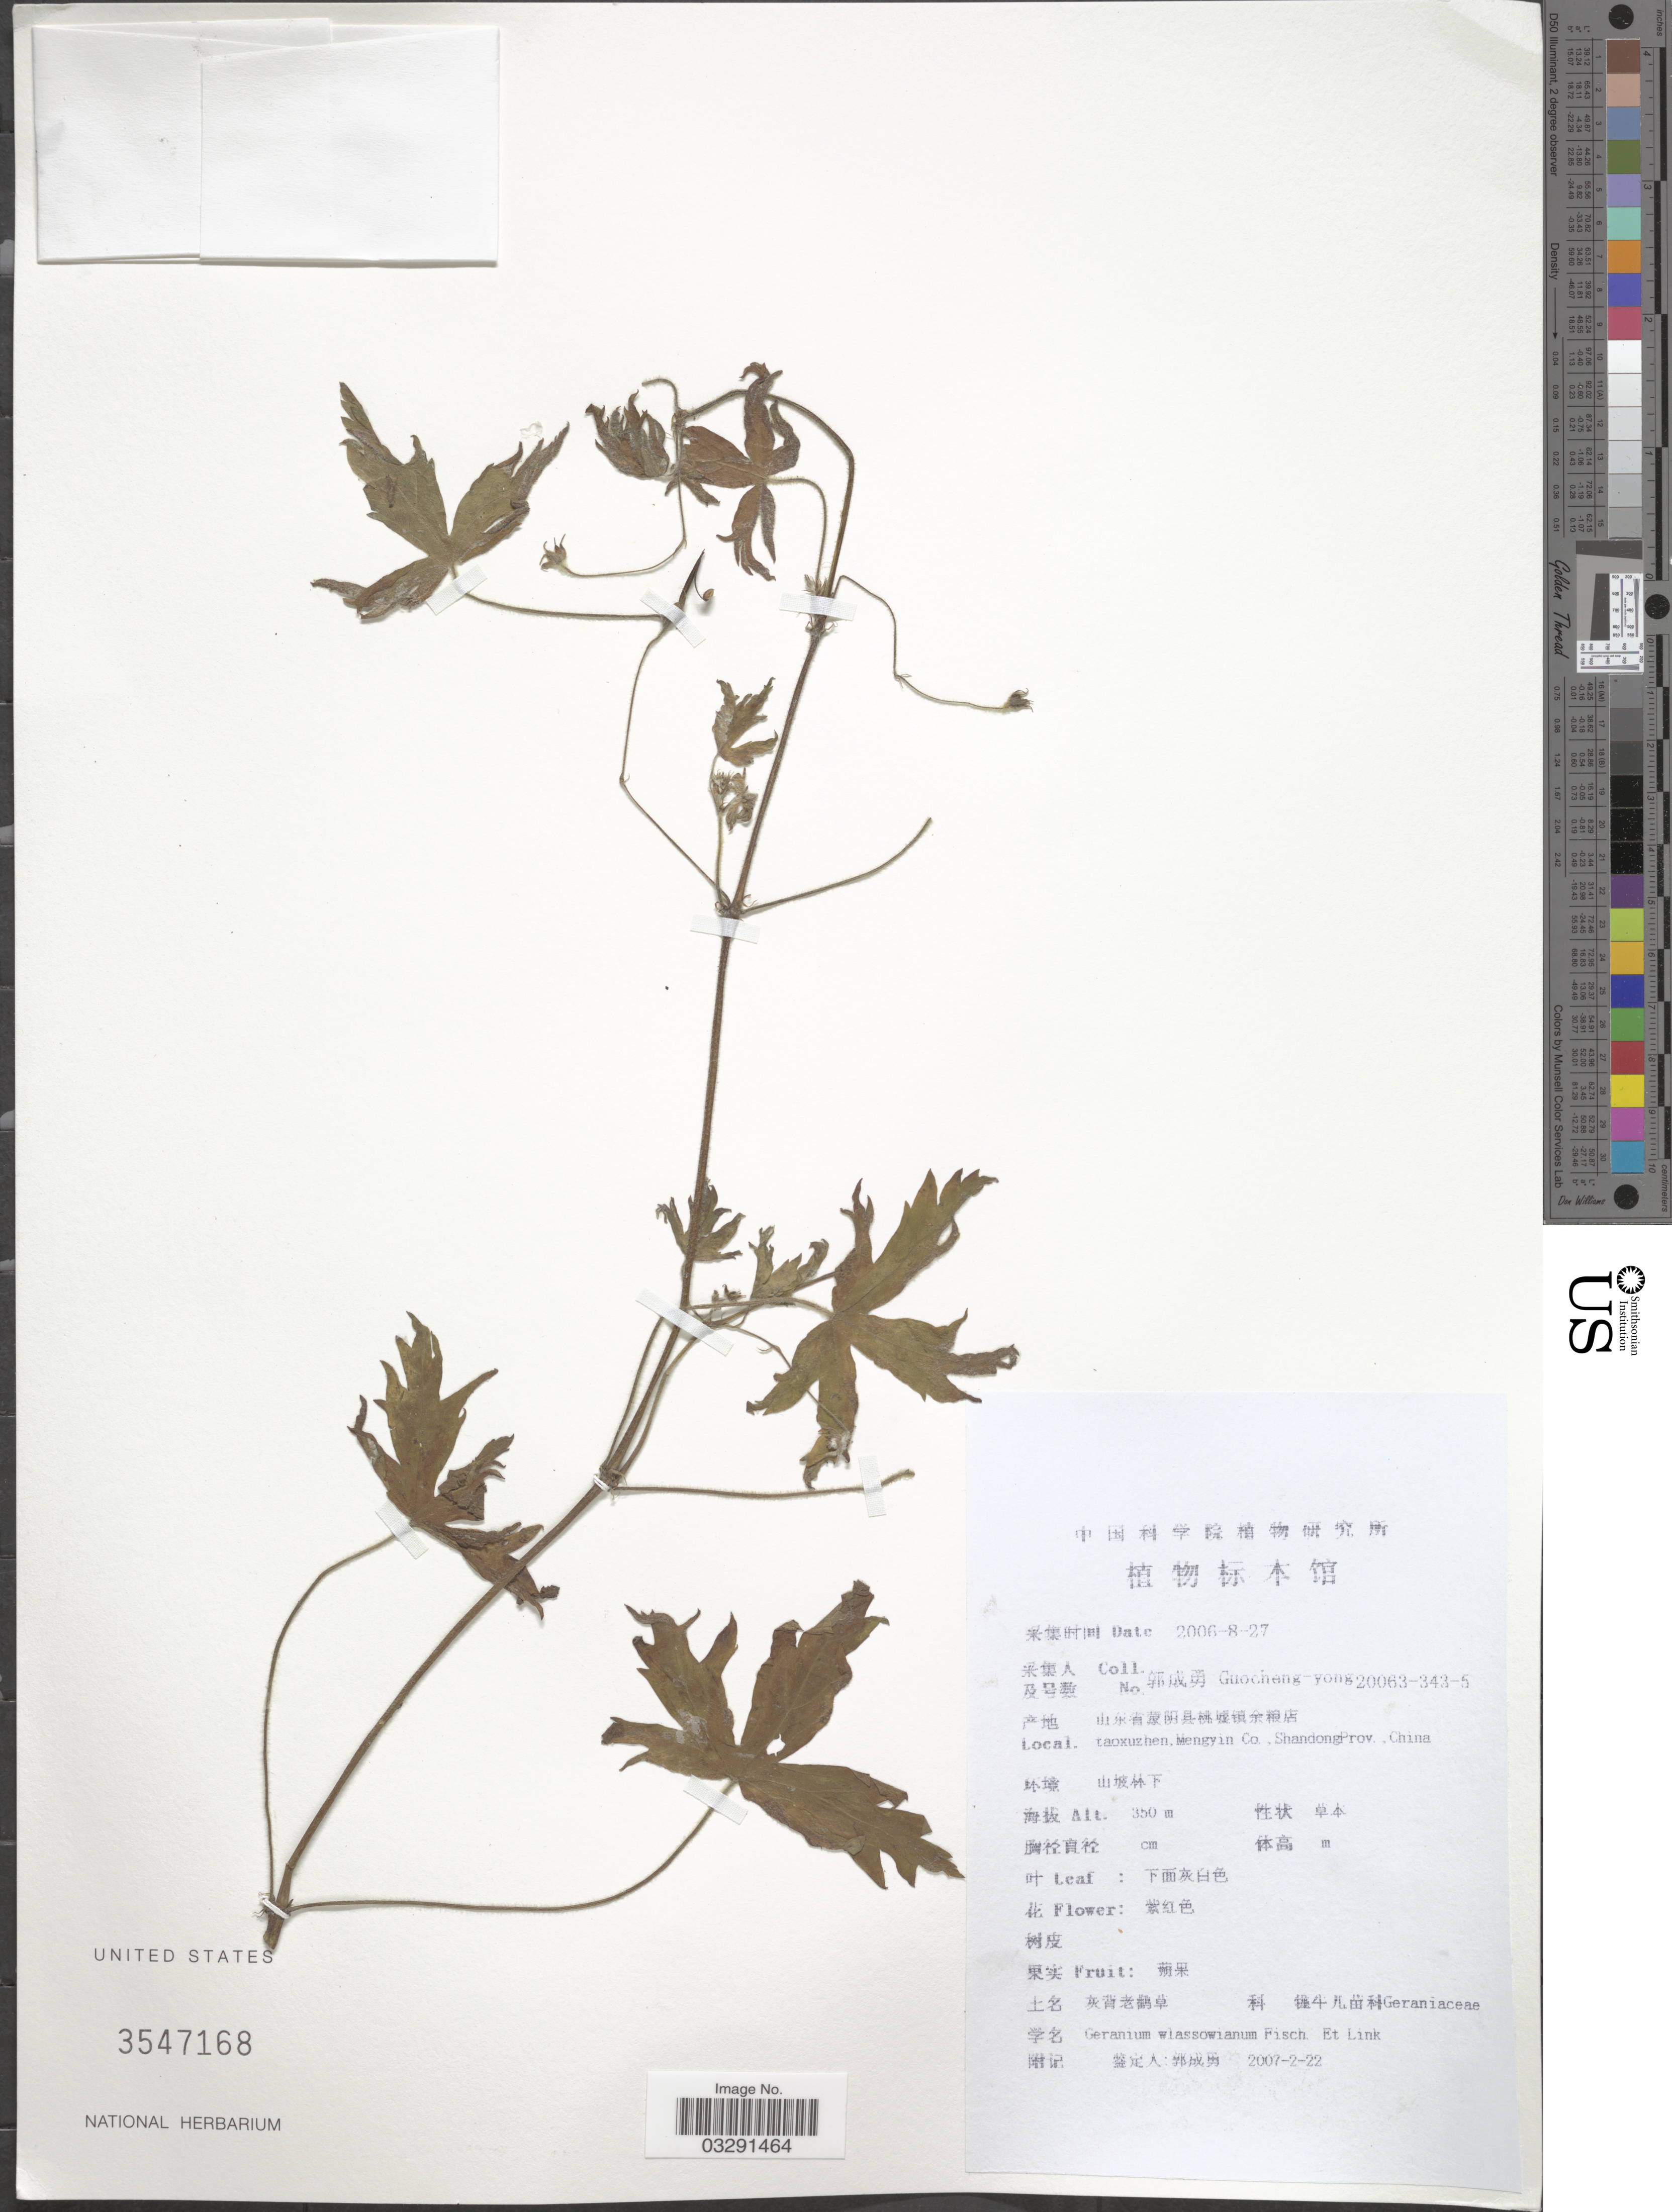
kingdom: Plantae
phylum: Tracheophyta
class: Magnoliopsida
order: Geraniales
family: Geraniaceae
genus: Geranium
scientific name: Geranium wlassovianum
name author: Fisch. ex Link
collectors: Guo cheng-yong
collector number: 20063-343-5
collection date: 2007-02-22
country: China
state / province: Shandong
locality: X. Taoxuzhen, Mengyin Co.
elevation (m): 350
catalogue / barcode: US 3547168